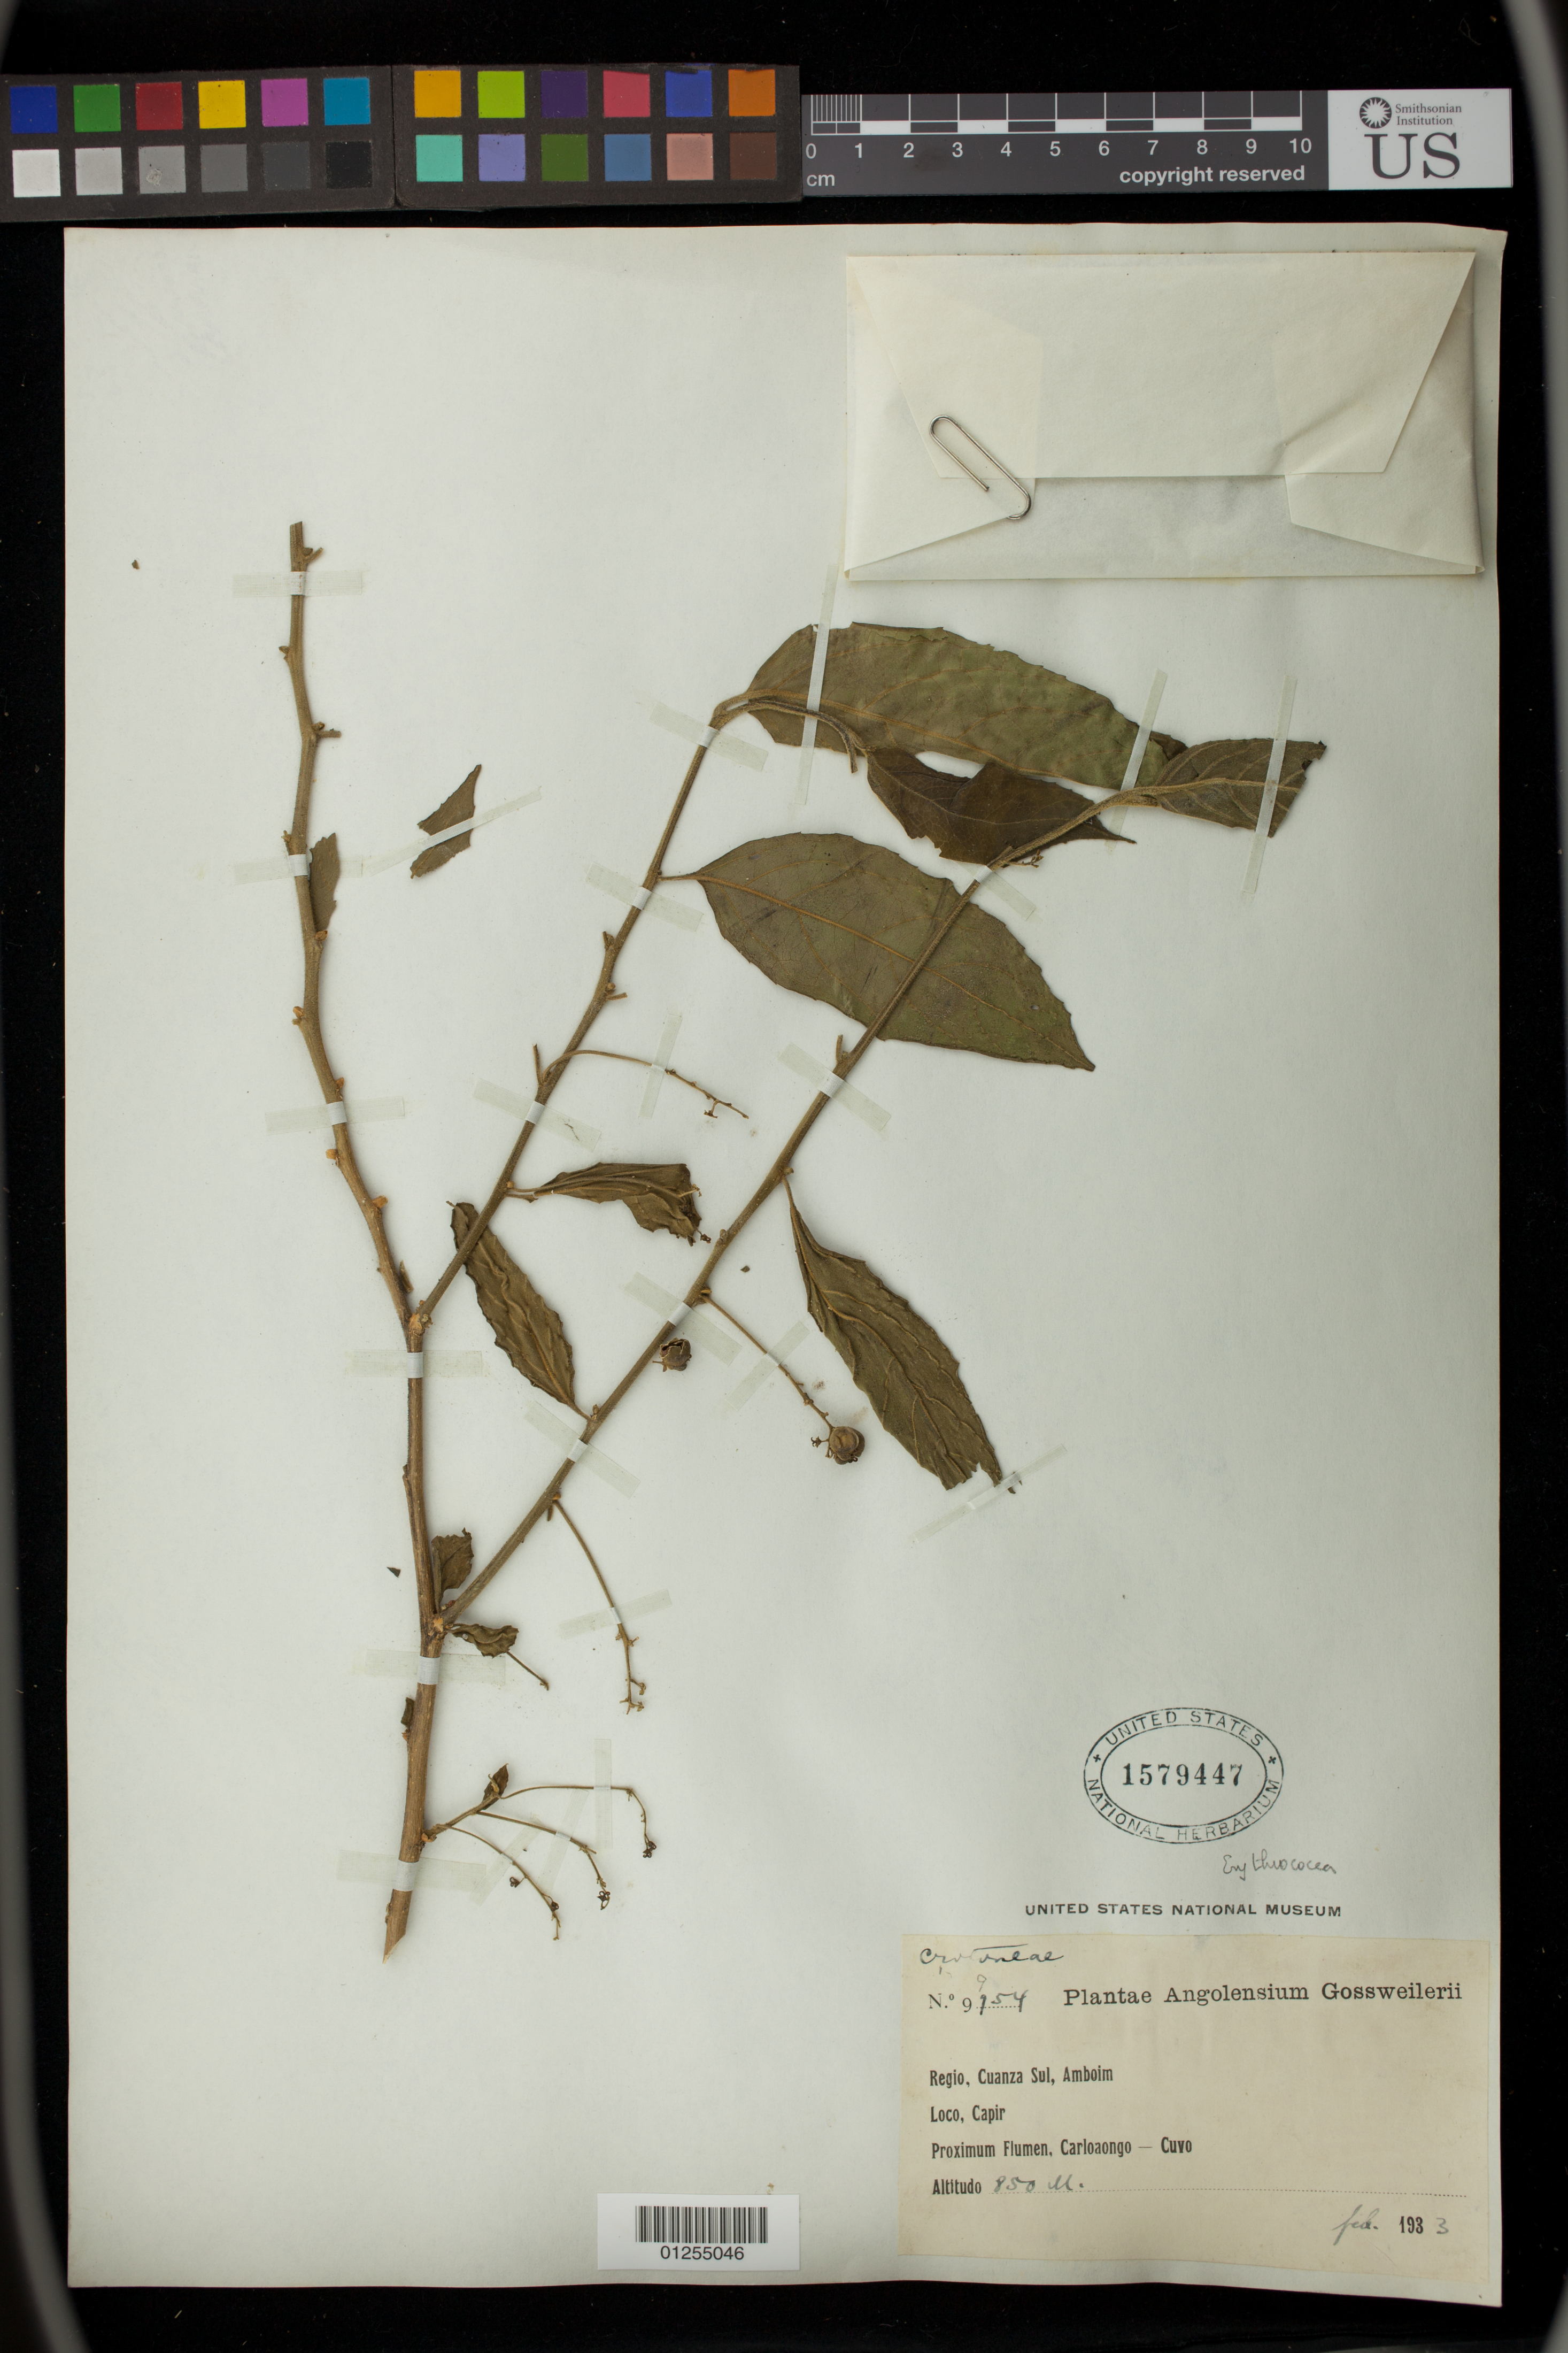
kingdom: Plantae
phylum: Tracheophyta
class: Magnoliopsida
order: Malpighiales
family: Euphorbiaceae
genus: Erythrococca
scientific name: Erythrococca sp.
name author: Benth.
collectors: A. Gossweiler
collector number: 9954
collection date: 1933-02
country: Angola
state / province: Cuanza Sul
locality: Amboim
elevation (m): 850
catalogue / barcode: US 1579447